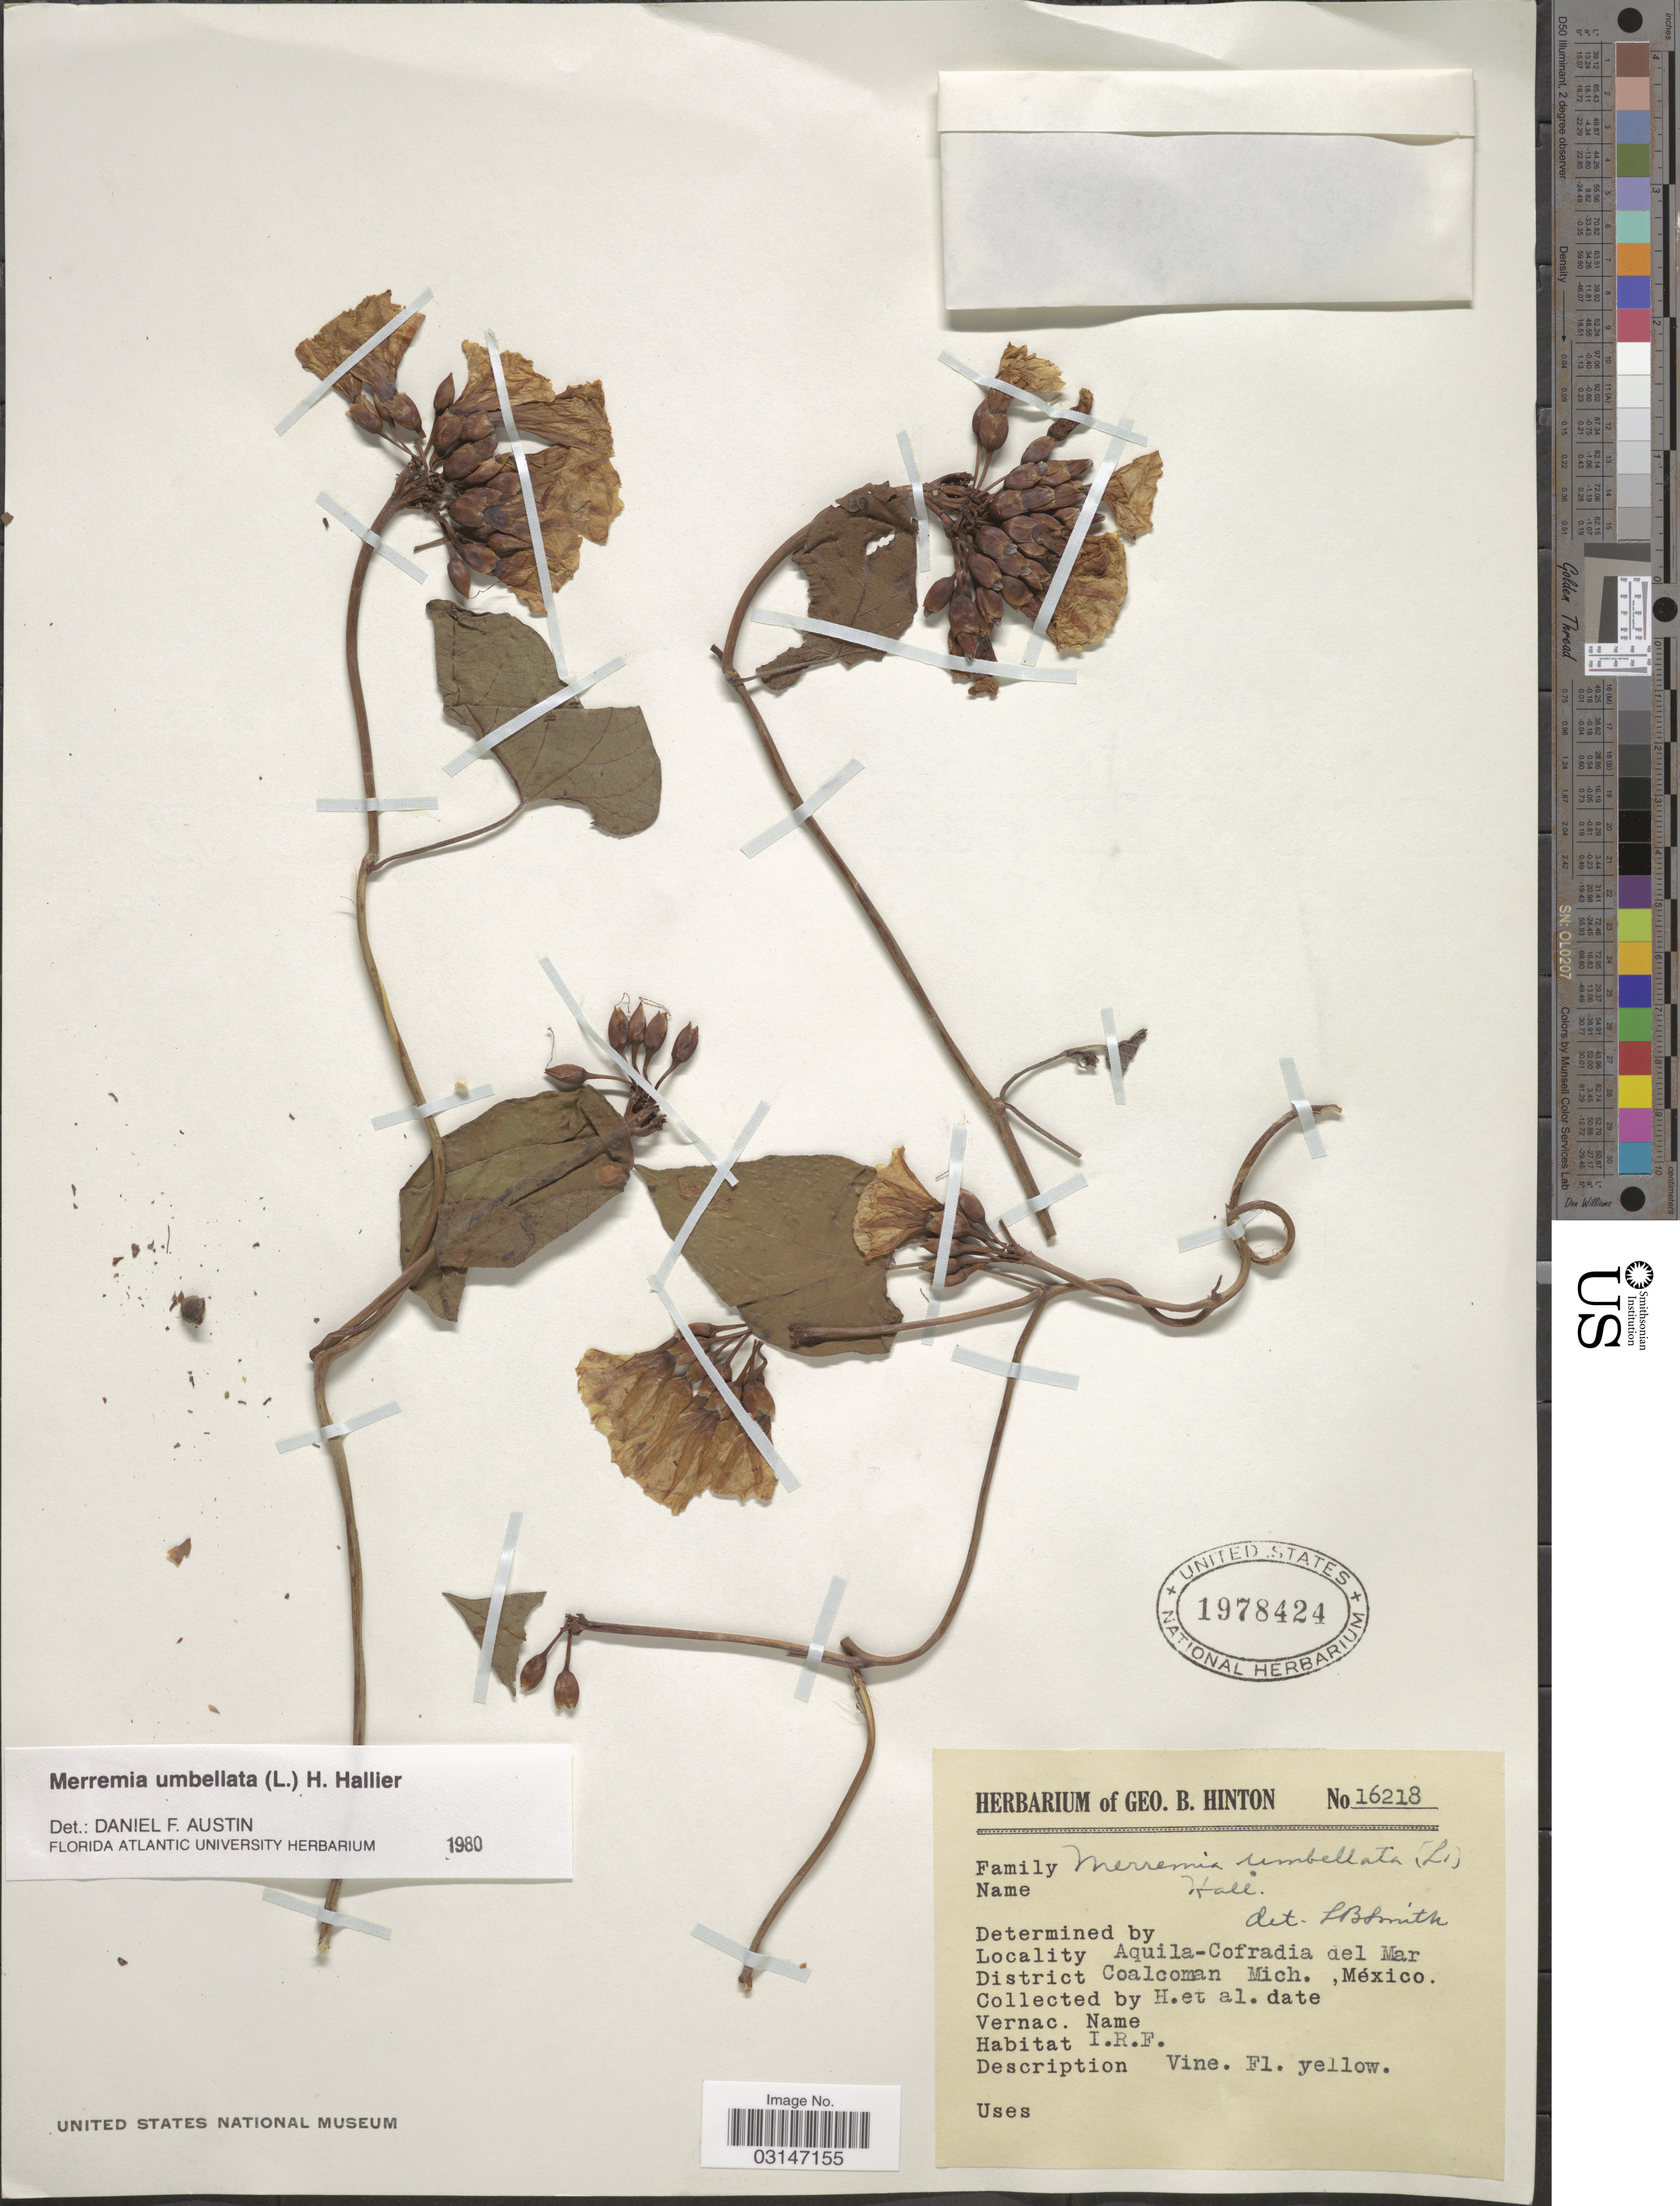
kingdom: Plantae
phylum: Tracheophyta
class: Magnoliopsida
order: Solanales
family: Convolvulaceae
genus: Camonea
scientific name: Camonea umbellata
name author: (L.) A. R. Simões & Staples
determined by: Strong, Mark T., (BOT), Smithsonian Institution - National Museum of Natural History (UNITED STATES)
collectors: G. B. Hinton & et al.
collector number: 16218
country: Mexico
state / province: Michoacán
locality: Aquila-Cofradia del Mar, District Coalcoman.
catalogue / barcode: US 1978424